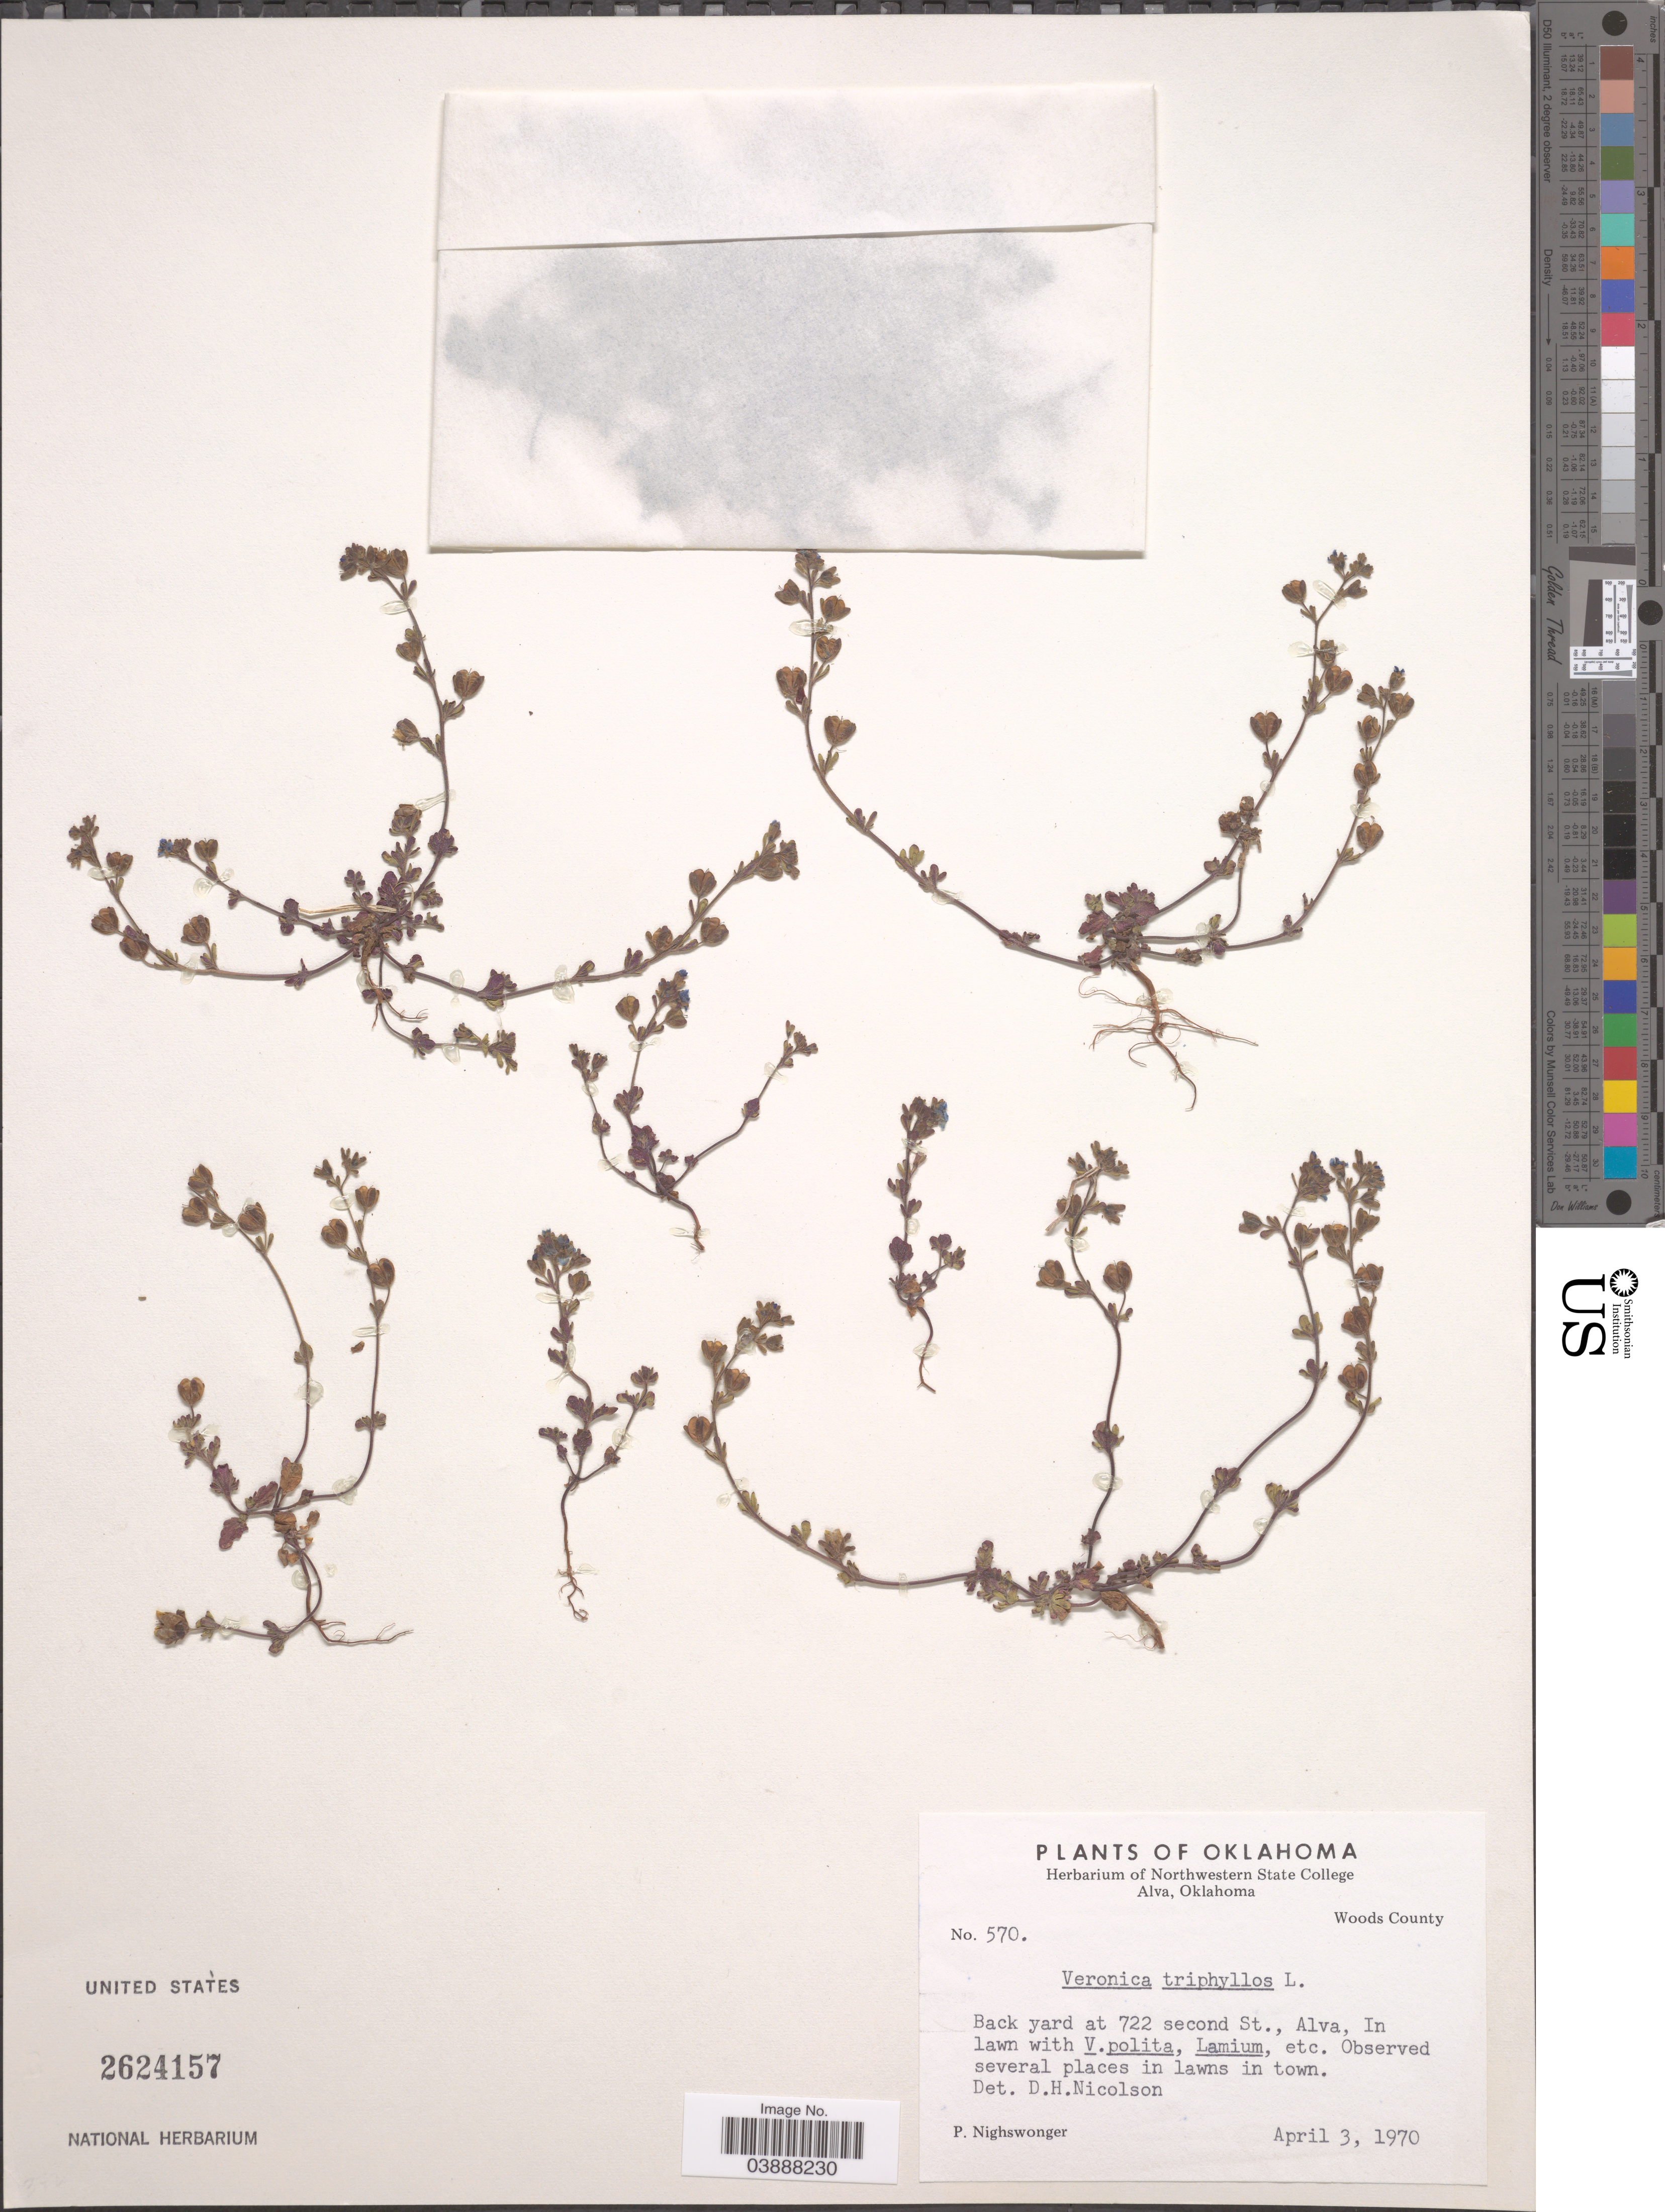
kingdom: Plantae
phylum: Tracheophyta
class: Magnoliopsida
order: Lamiales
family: Plantaginaceae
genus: Veronica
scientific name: Veronica triphyllos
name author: L.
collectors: P. Nighswonger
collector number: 570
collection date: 1970-04-03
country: United States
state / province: Oklahoma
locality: Woods County. Back yard at 722 second St., Alva.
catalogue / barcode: US 2624157